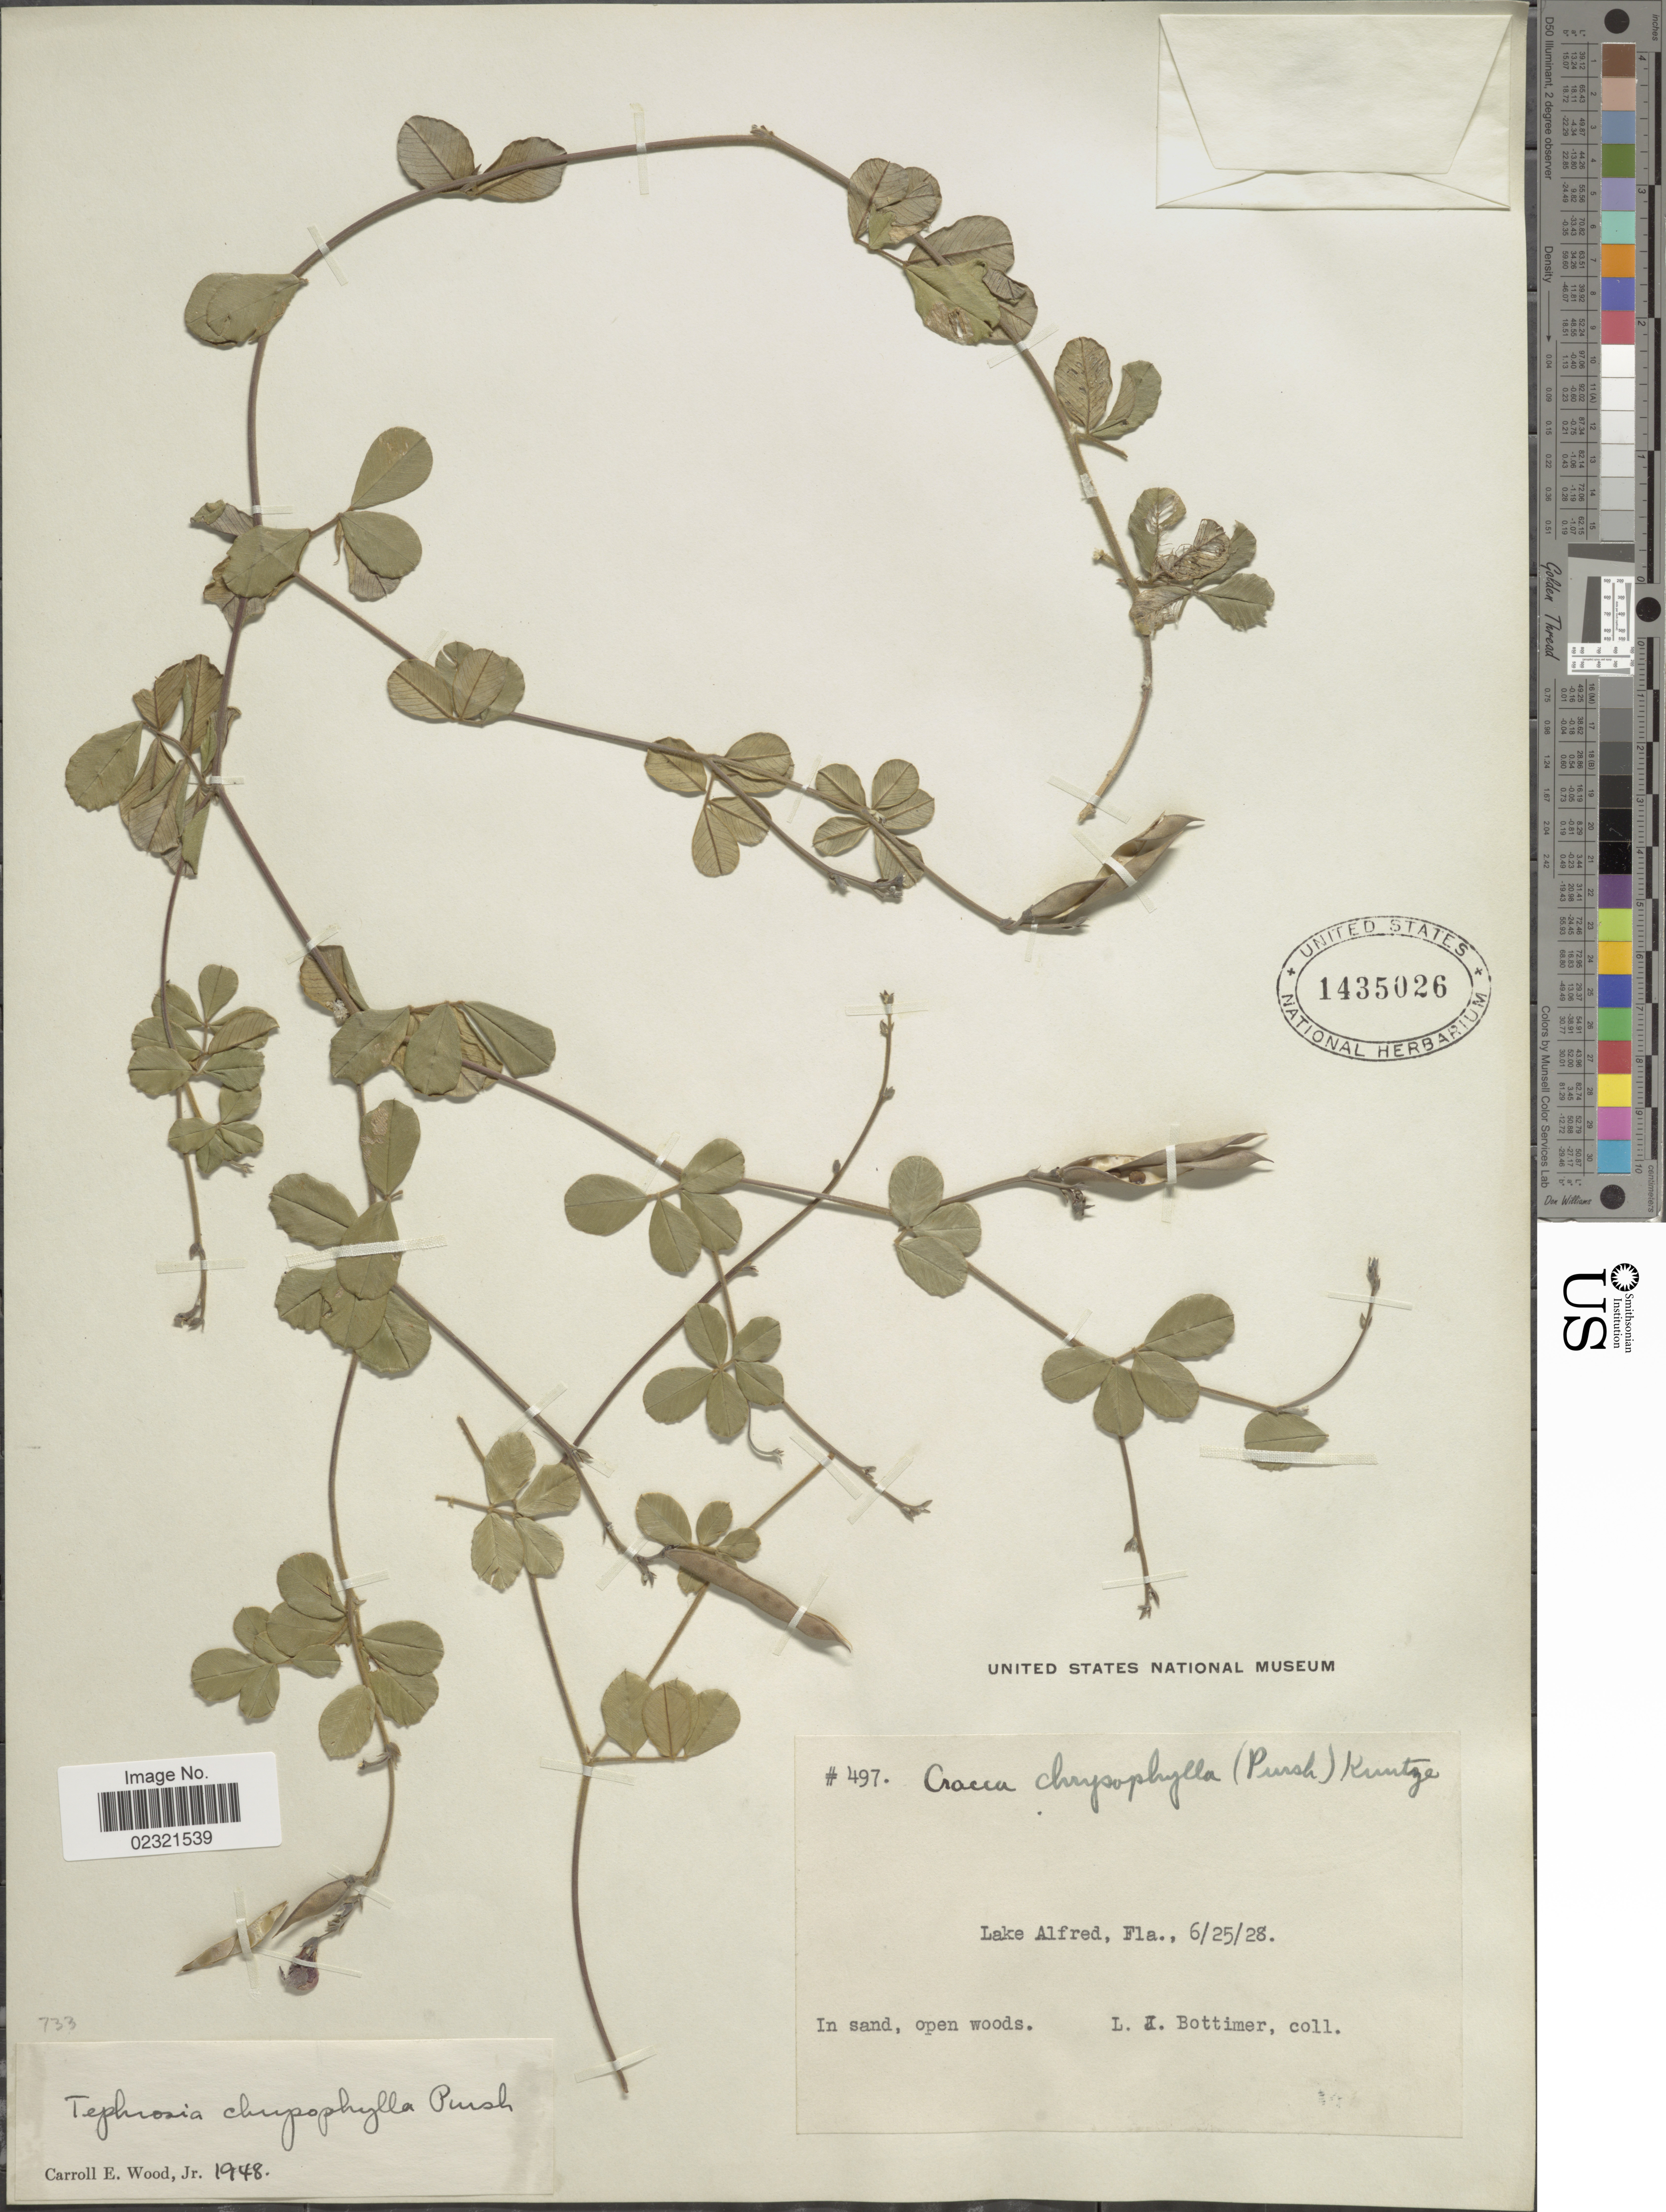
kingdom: Plantae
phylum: Tracheophyta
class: Magnoliopsida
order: Fabales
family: Fabaceae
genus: Tephrosia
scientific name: Tephrosia chrysophylla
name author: Pursh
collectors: L. Bottimer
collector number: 497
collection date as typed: Transcribed d/m/y: 25/6/28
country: United States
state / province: Florida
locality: Lake Alfred, Fla.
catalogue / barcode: US 1435026